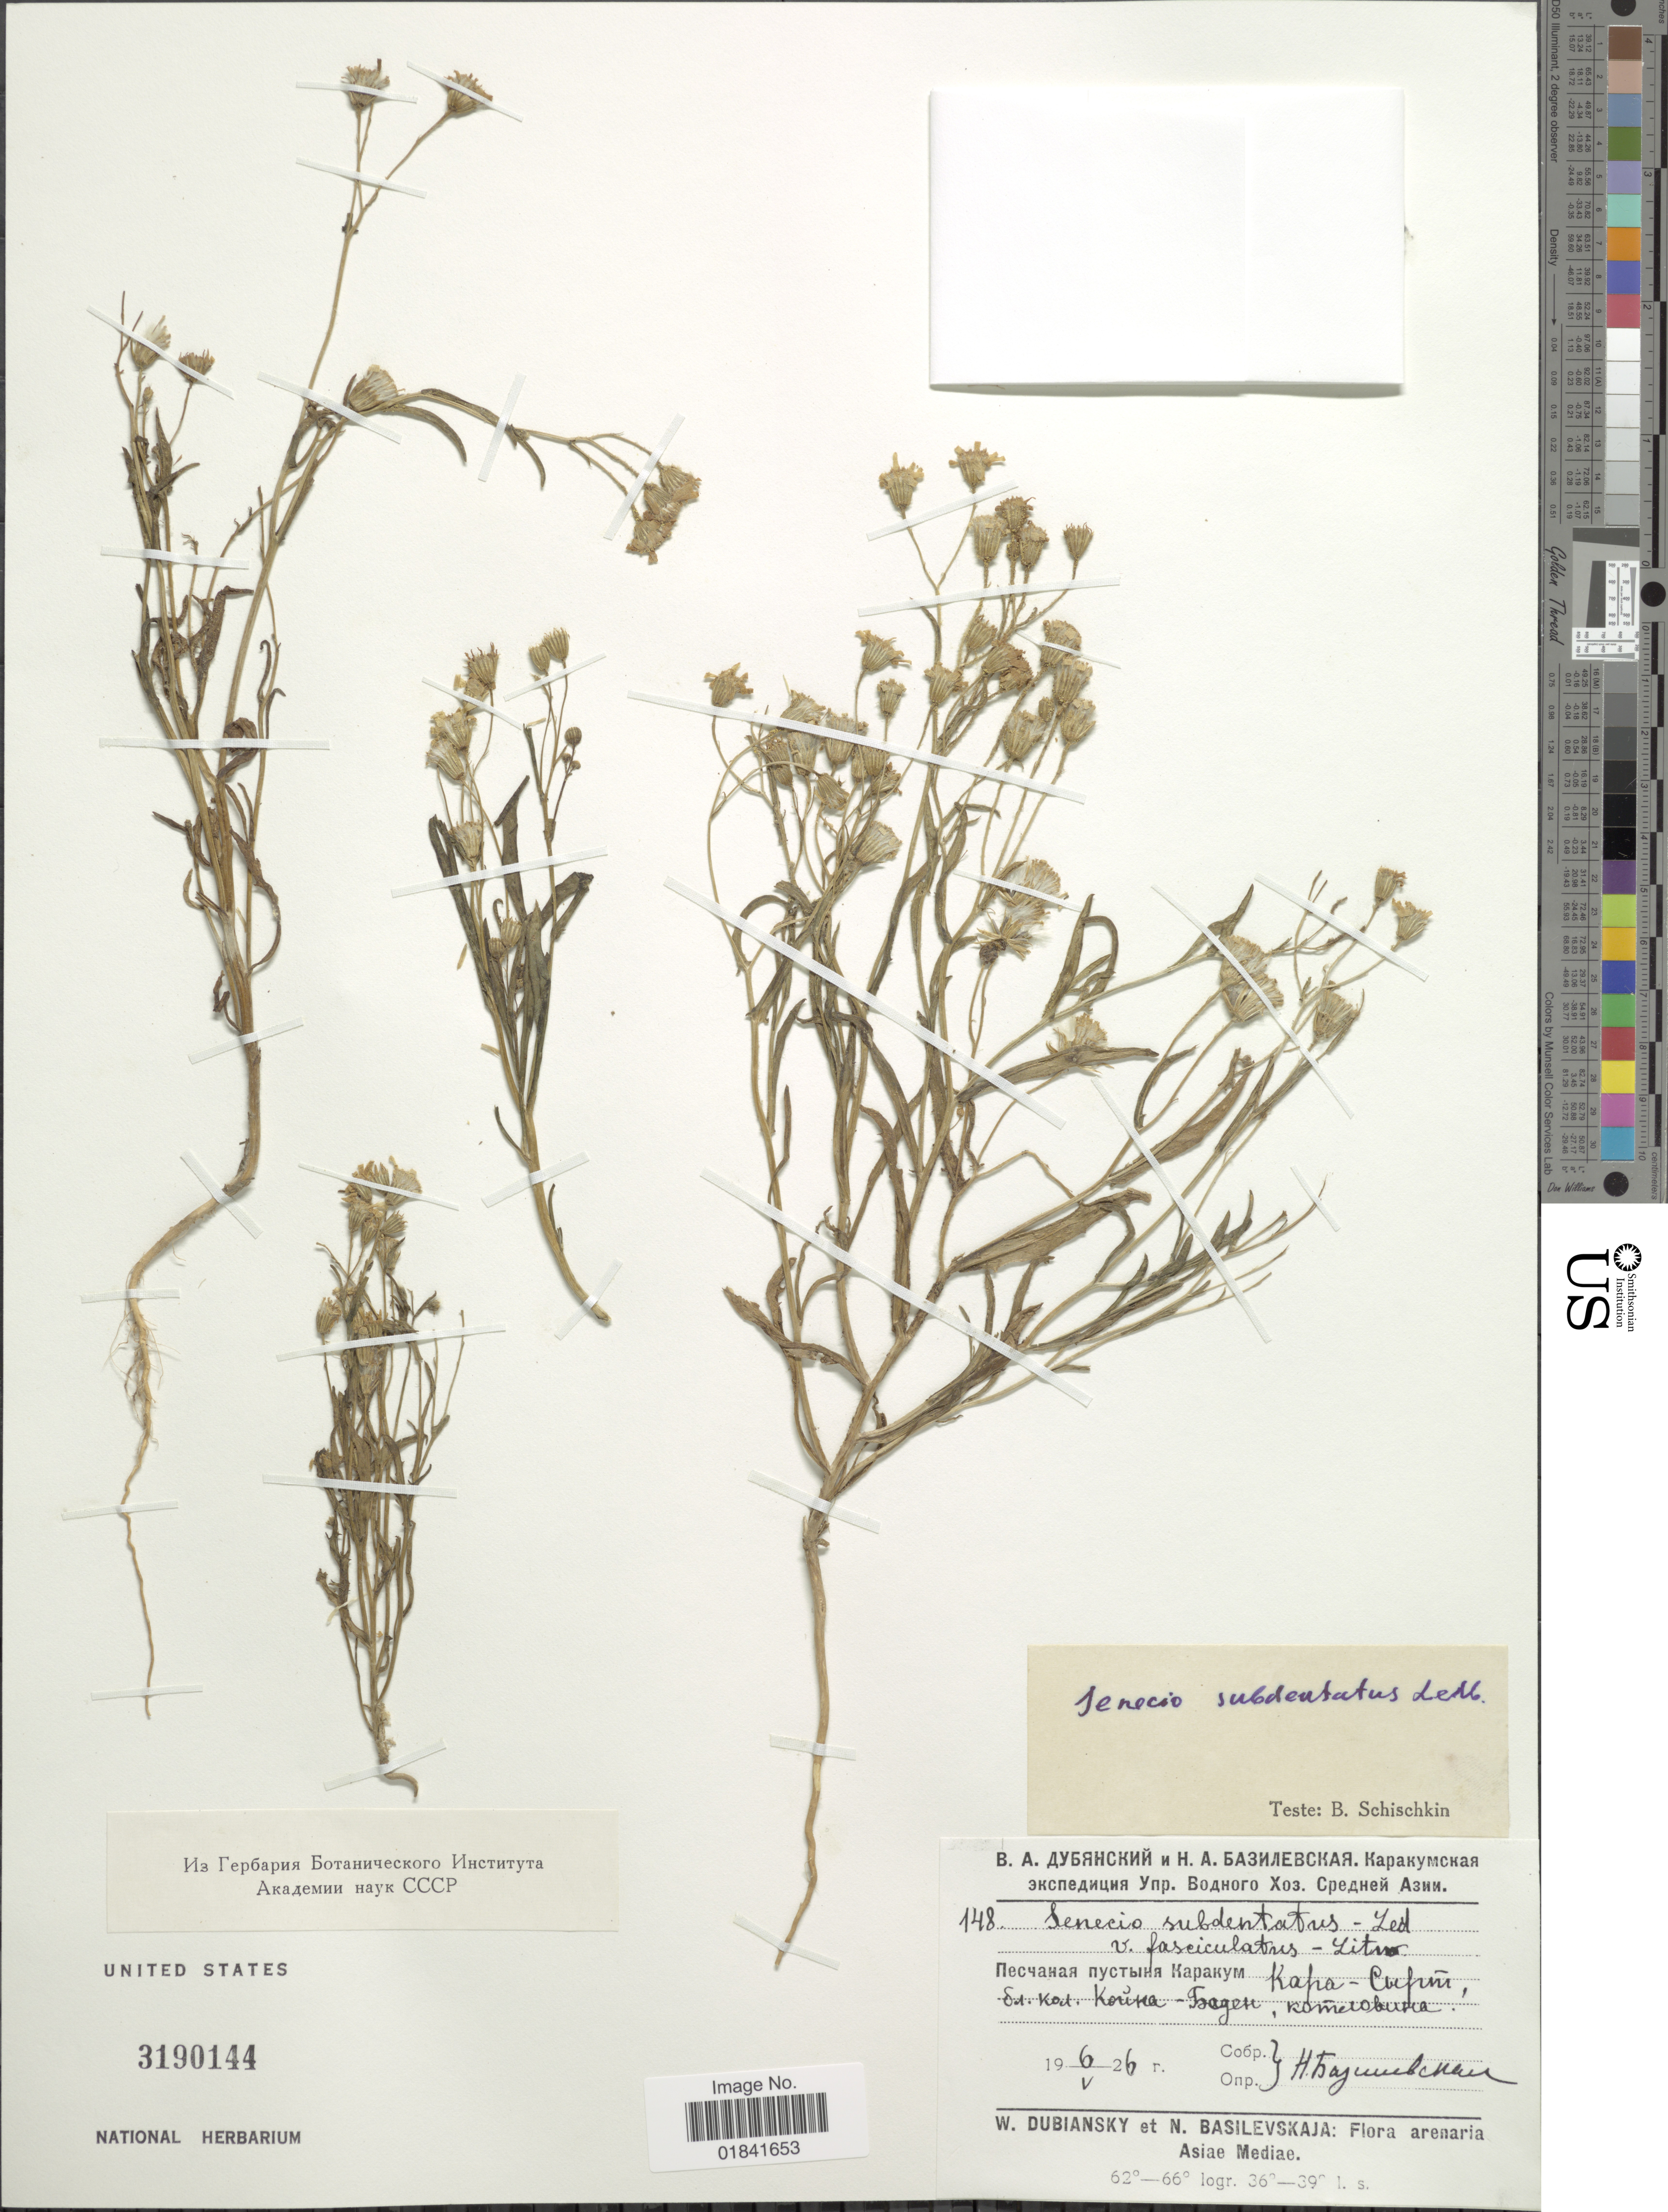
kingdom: Plantae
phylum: Tracheophyta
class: Magnoliopsida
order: Asterales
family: Asteraceae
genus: Senecio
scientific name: Senecio subdentatus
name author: (Bunge) Turcz.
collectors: W. Dubiansky & N. Basilevskaya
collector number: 148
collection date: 1926-05-06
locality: Kapa - Cufrin [interpreted], arenaria Asiae Mediae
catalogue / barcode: US 3190144